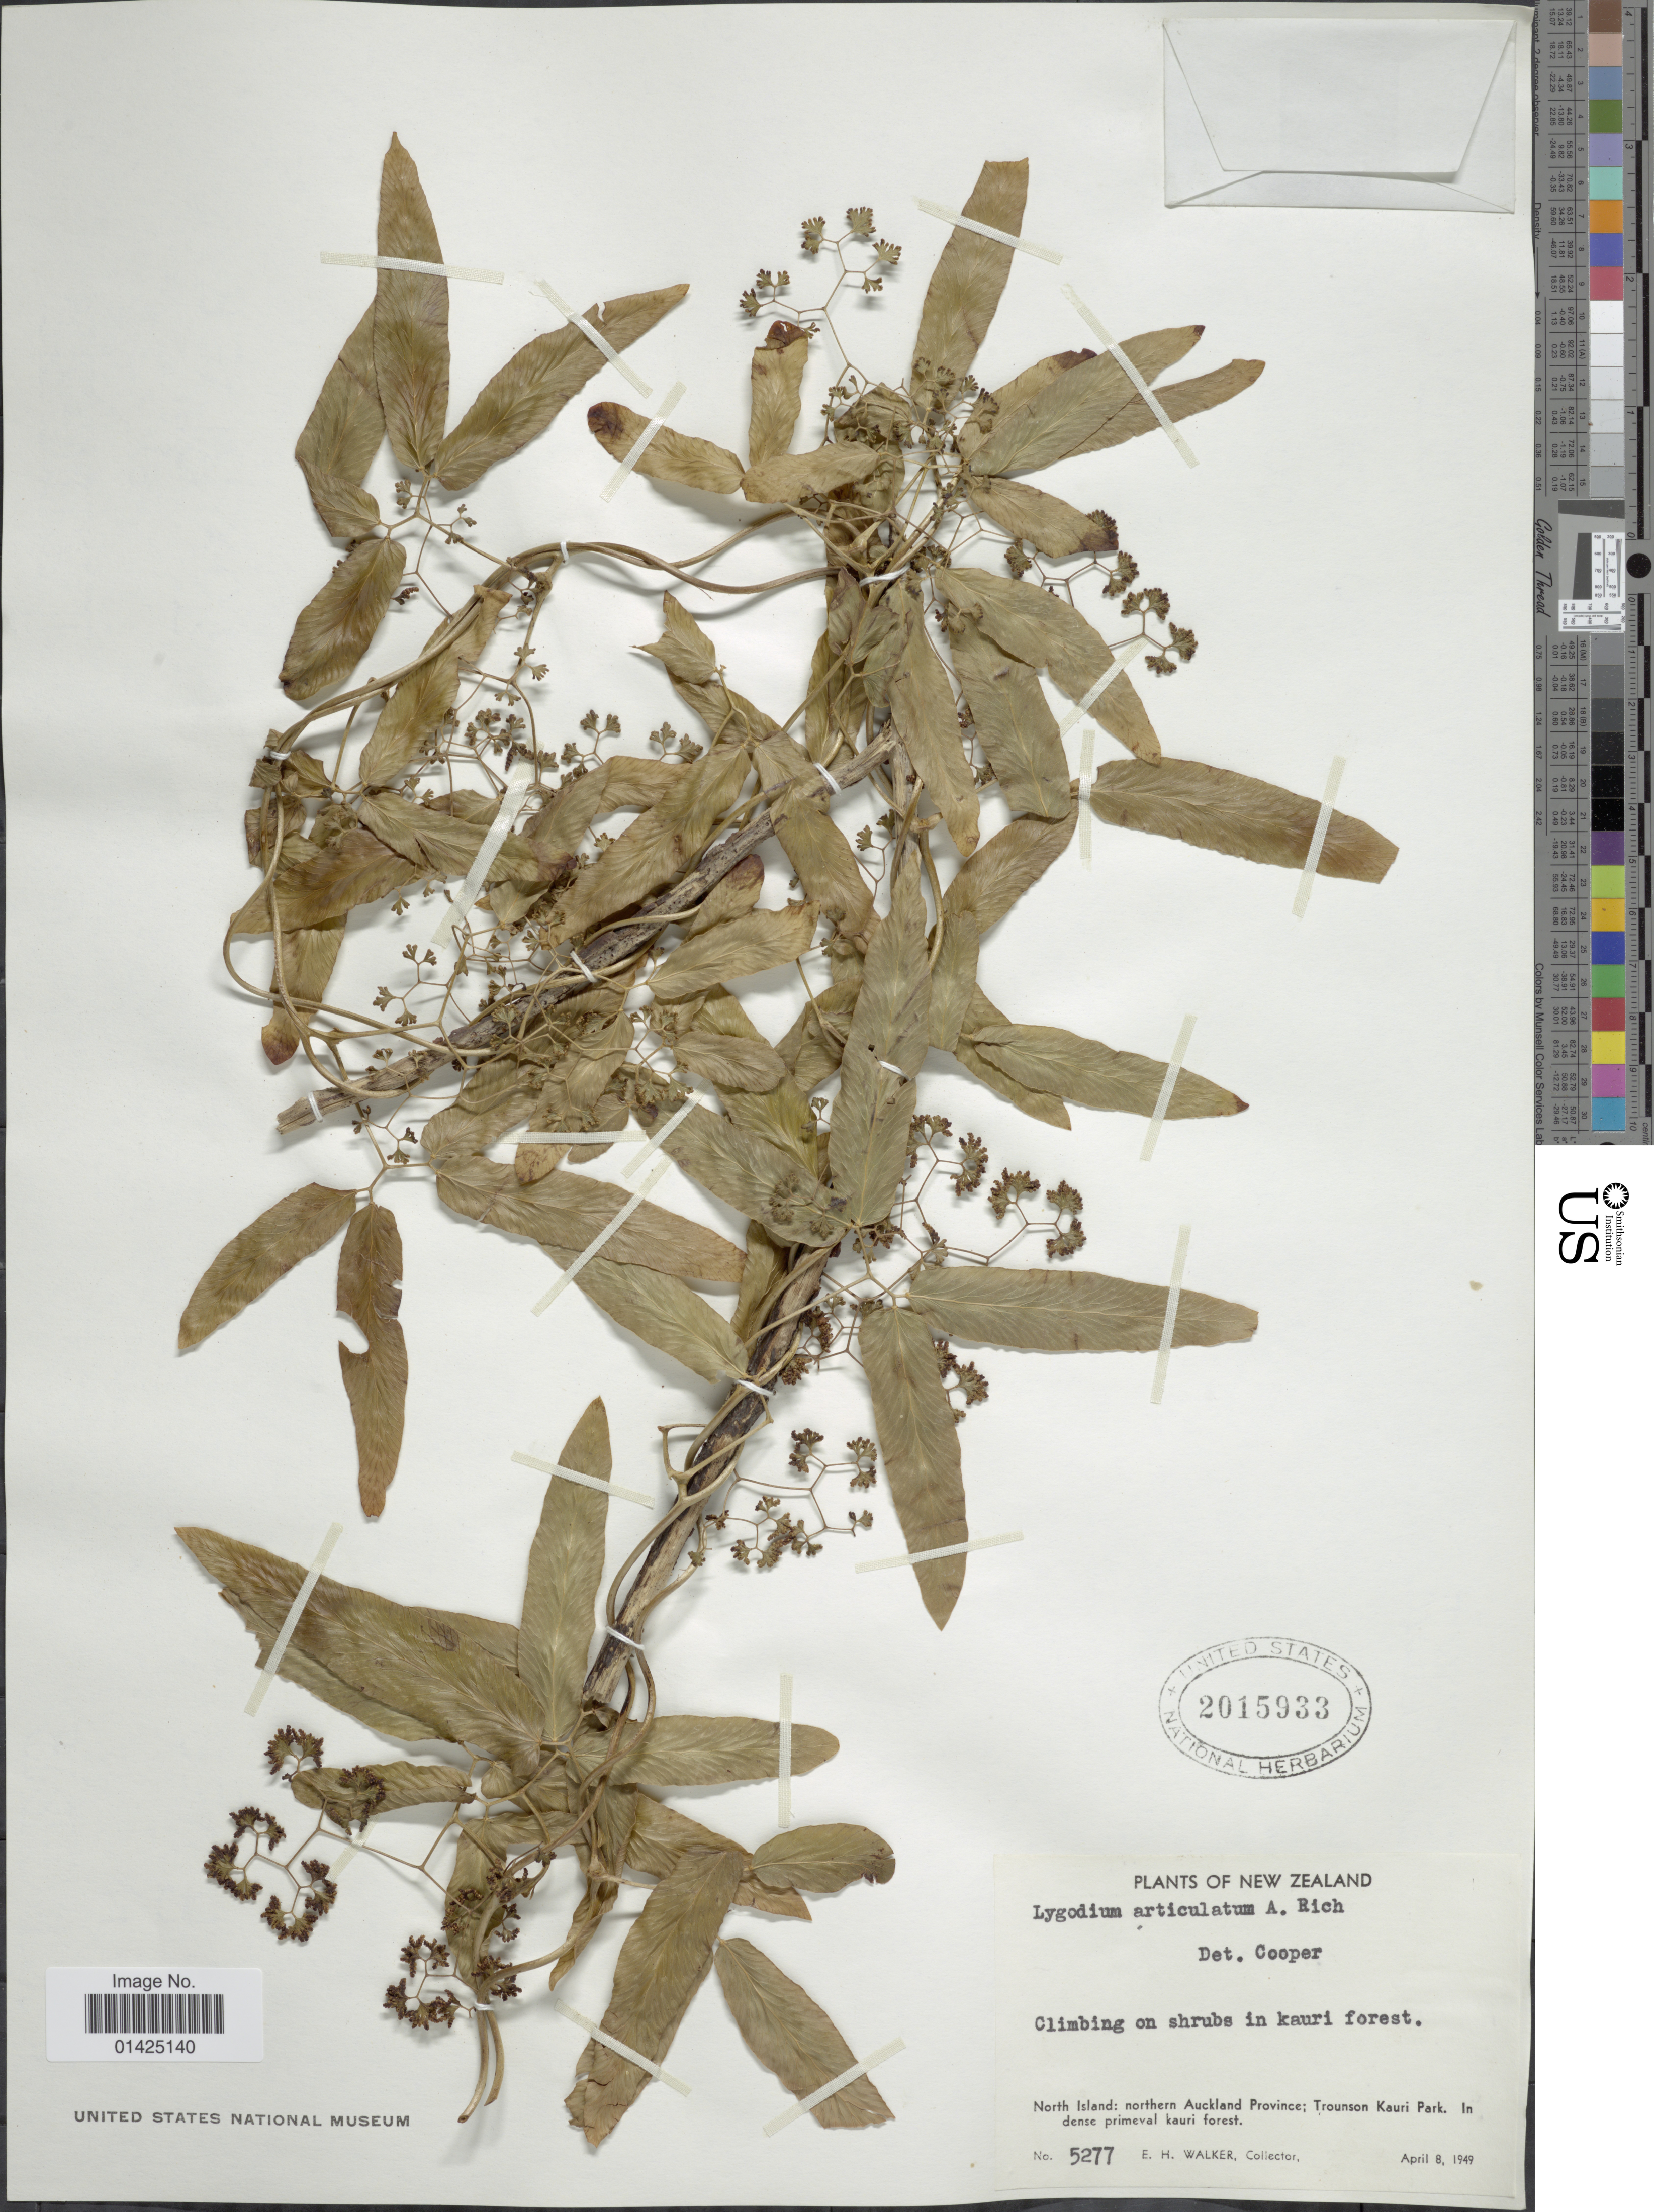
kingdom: Plantae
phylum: Tracheophyta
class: Polypodiopsida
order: Schizaeales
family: Lygodiaceae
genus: Lygodium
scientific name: Lygodium articulatum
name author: A. Rich.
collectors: E. H. Walker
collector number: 5277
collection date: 1949-04-08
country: New Zealand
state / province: Auckland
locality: North Island, Northern Auckland Province, Trounson Kauri Park, In dense primeval kauri forest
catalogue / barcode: US 2015933